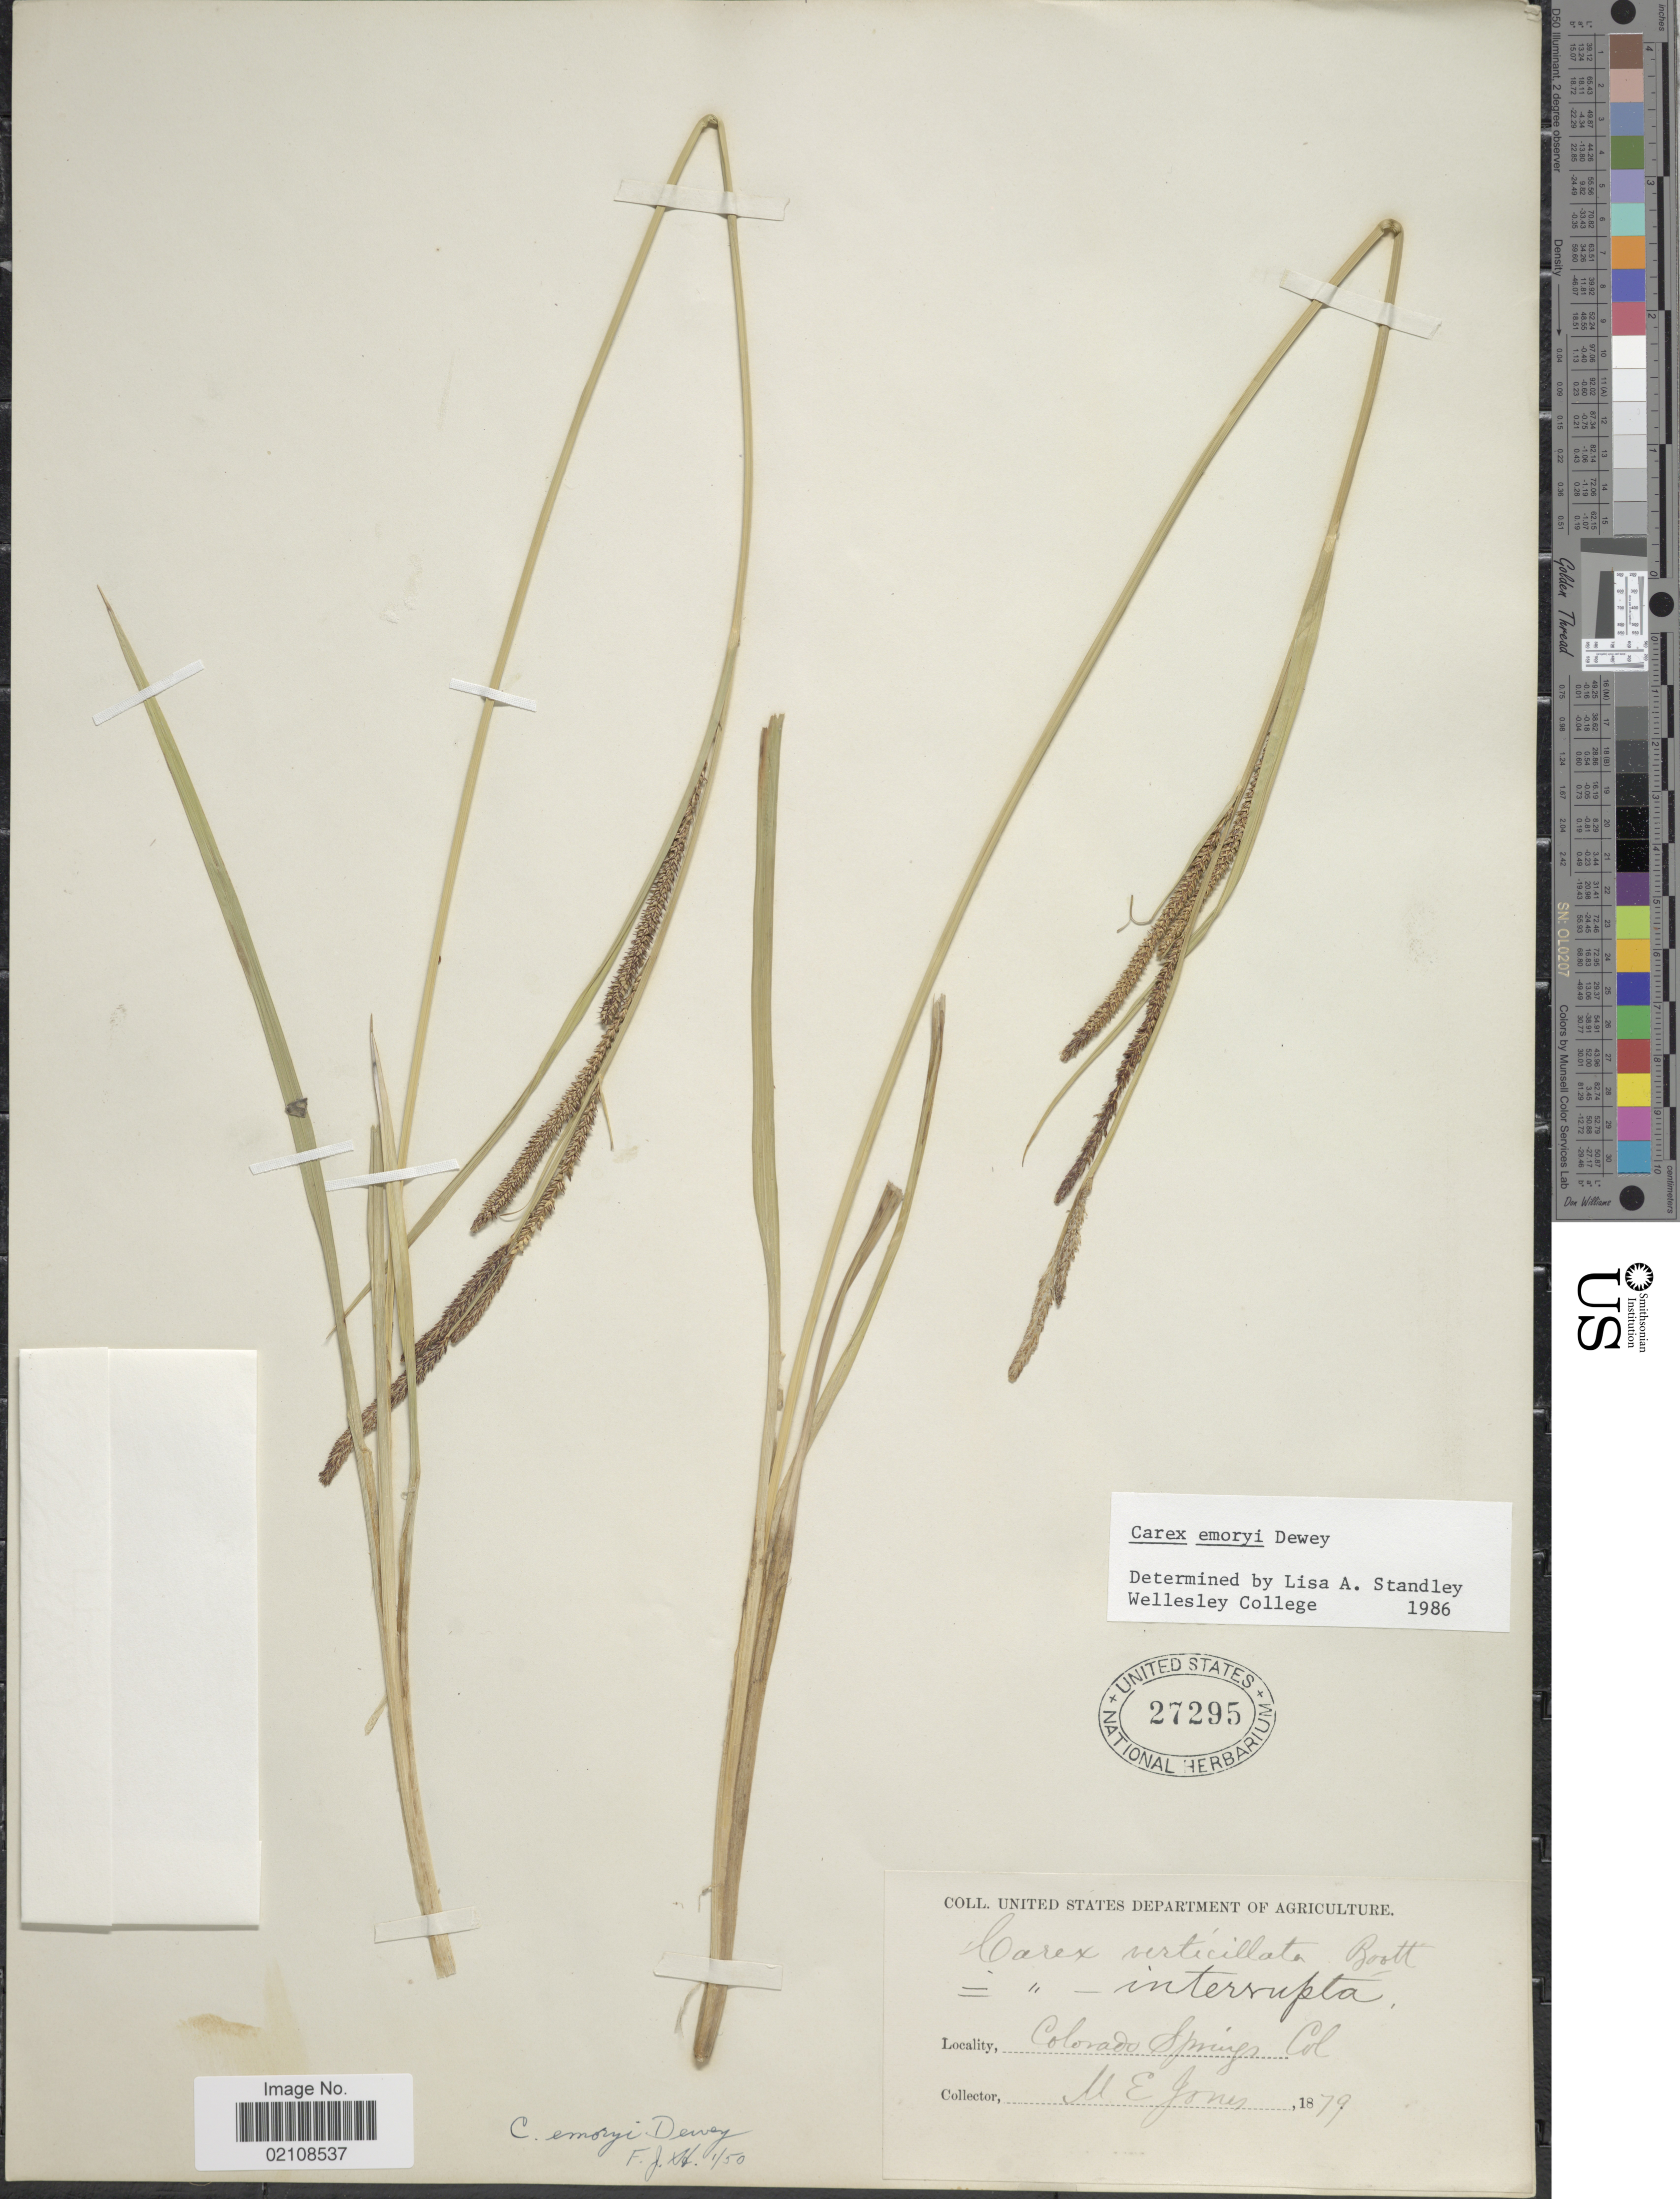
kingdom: Plantae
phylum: Tracheophyta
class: Liliopsida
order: Poales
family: Cyperaceae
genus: Carex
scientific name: Carex emoryi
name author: Dewey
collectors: M. E. Jones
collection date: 1879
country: United States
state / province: Colorado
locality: Colorado Springs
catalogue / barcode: US 27295